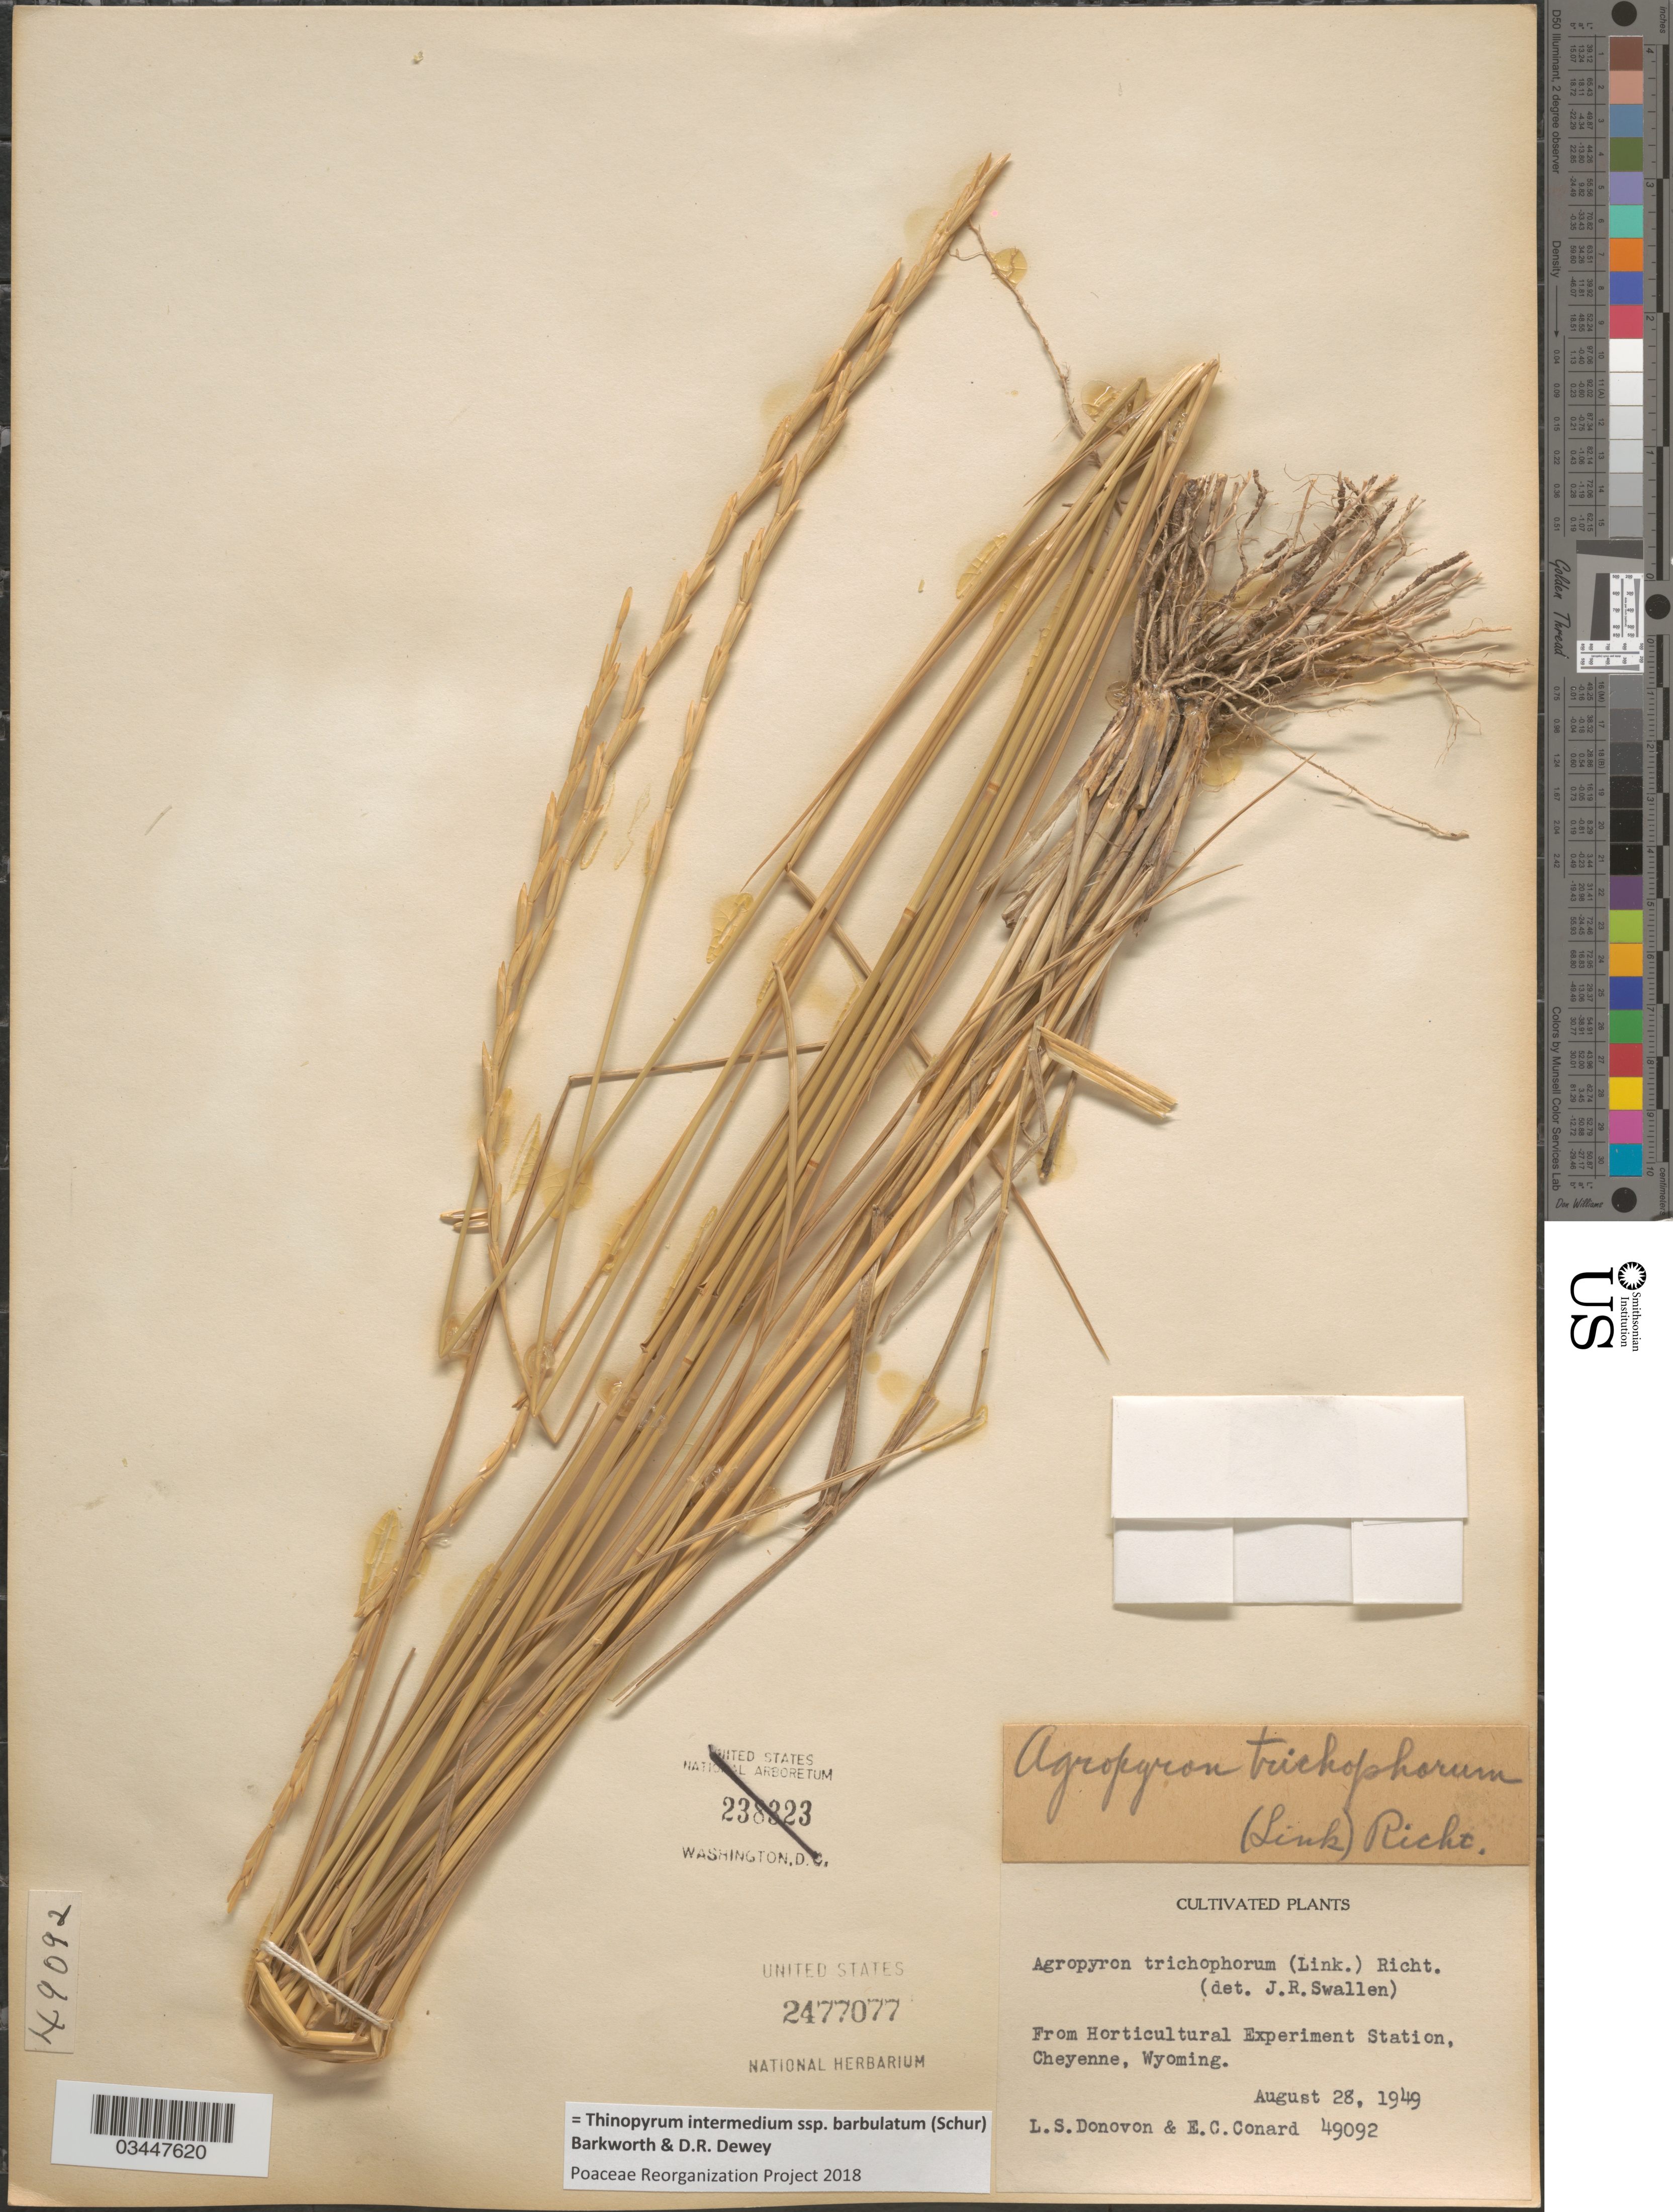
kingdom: Plantae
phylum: Tracheophyta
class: Liliopsida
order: Poales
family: Poaceae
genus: Thinopyrum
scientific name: Thinopyrum intermedium subsp. barbulatum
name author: (Schur) Barkworth & Dewey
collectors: L. Donovon & E. Conard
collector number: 49092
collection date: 1949-08-28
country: United States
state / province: Wyoming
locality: From Horticultural Experiment Station, Cheyenne.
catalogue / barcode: US 2477077